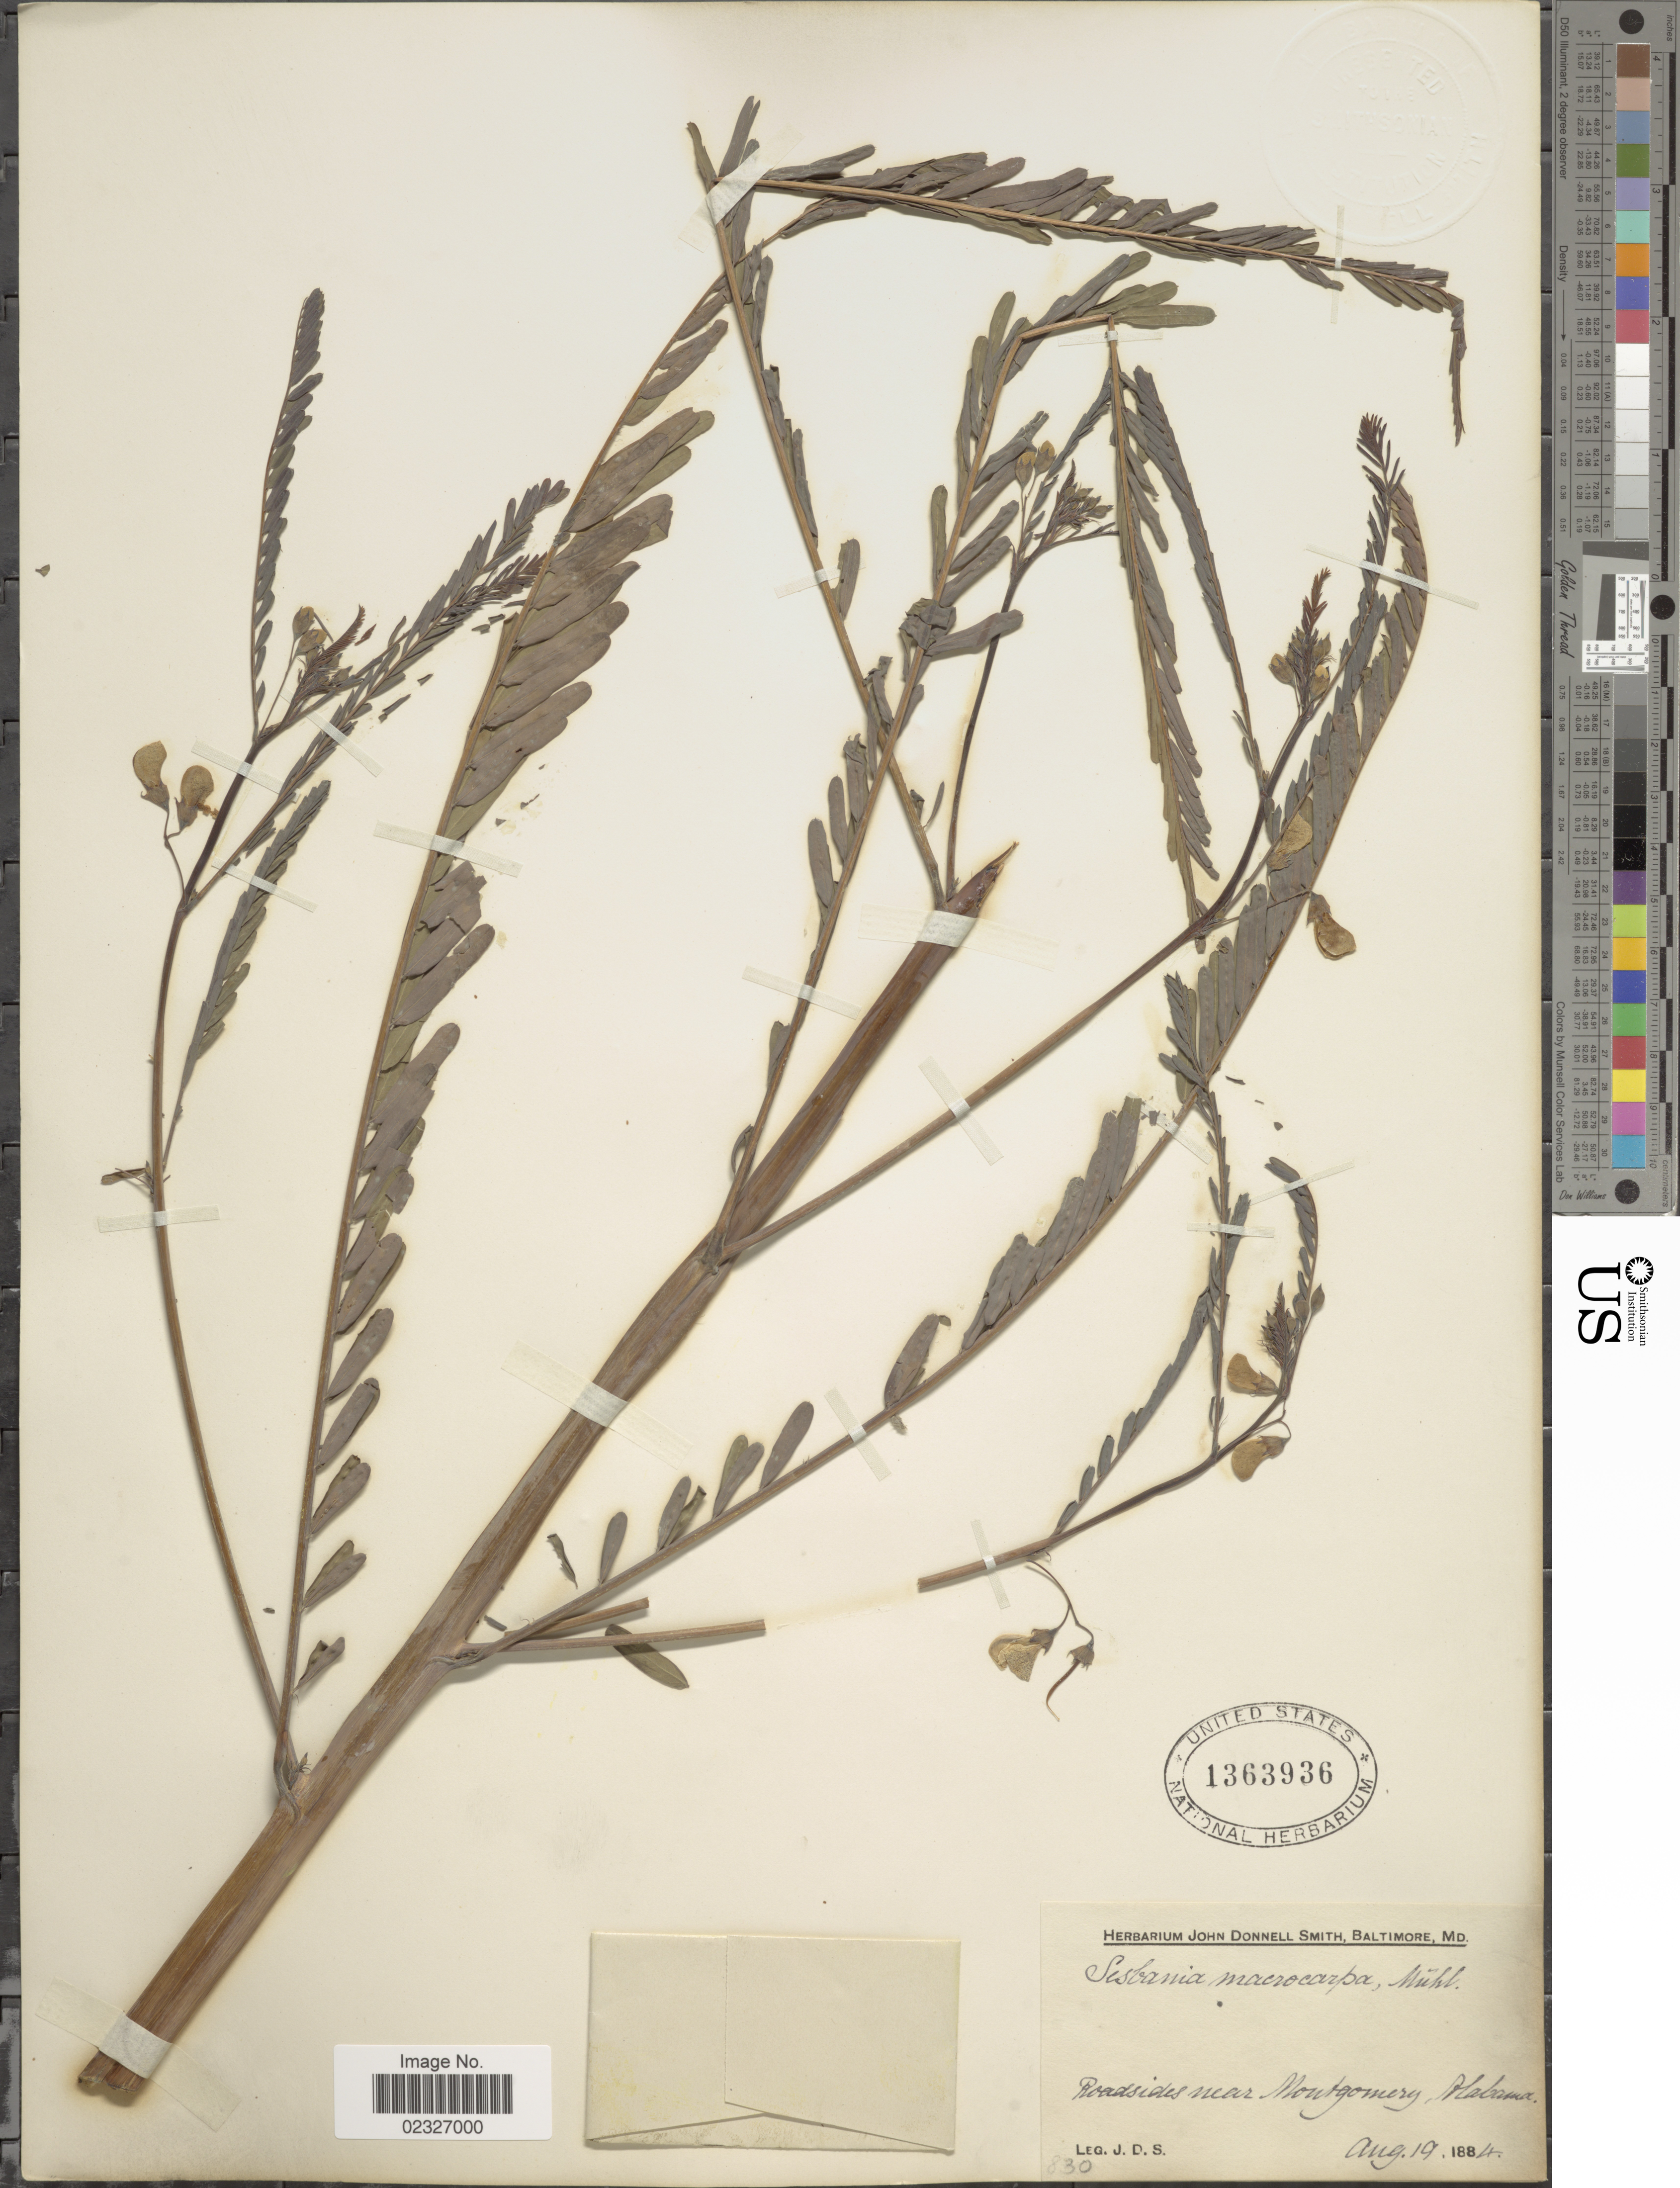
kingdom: Plantae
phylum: Tracheophyta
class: Magnoliopsida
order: Fabales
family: Fabaceae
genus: Sesbania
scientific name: Sesbania exaltata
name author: (Raf.) Cory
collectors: J. Donnell Smith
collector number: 830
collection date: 1884-08-19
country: United States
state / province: Alabama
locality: Roadsides near Montgomery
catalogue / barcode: US 1363936